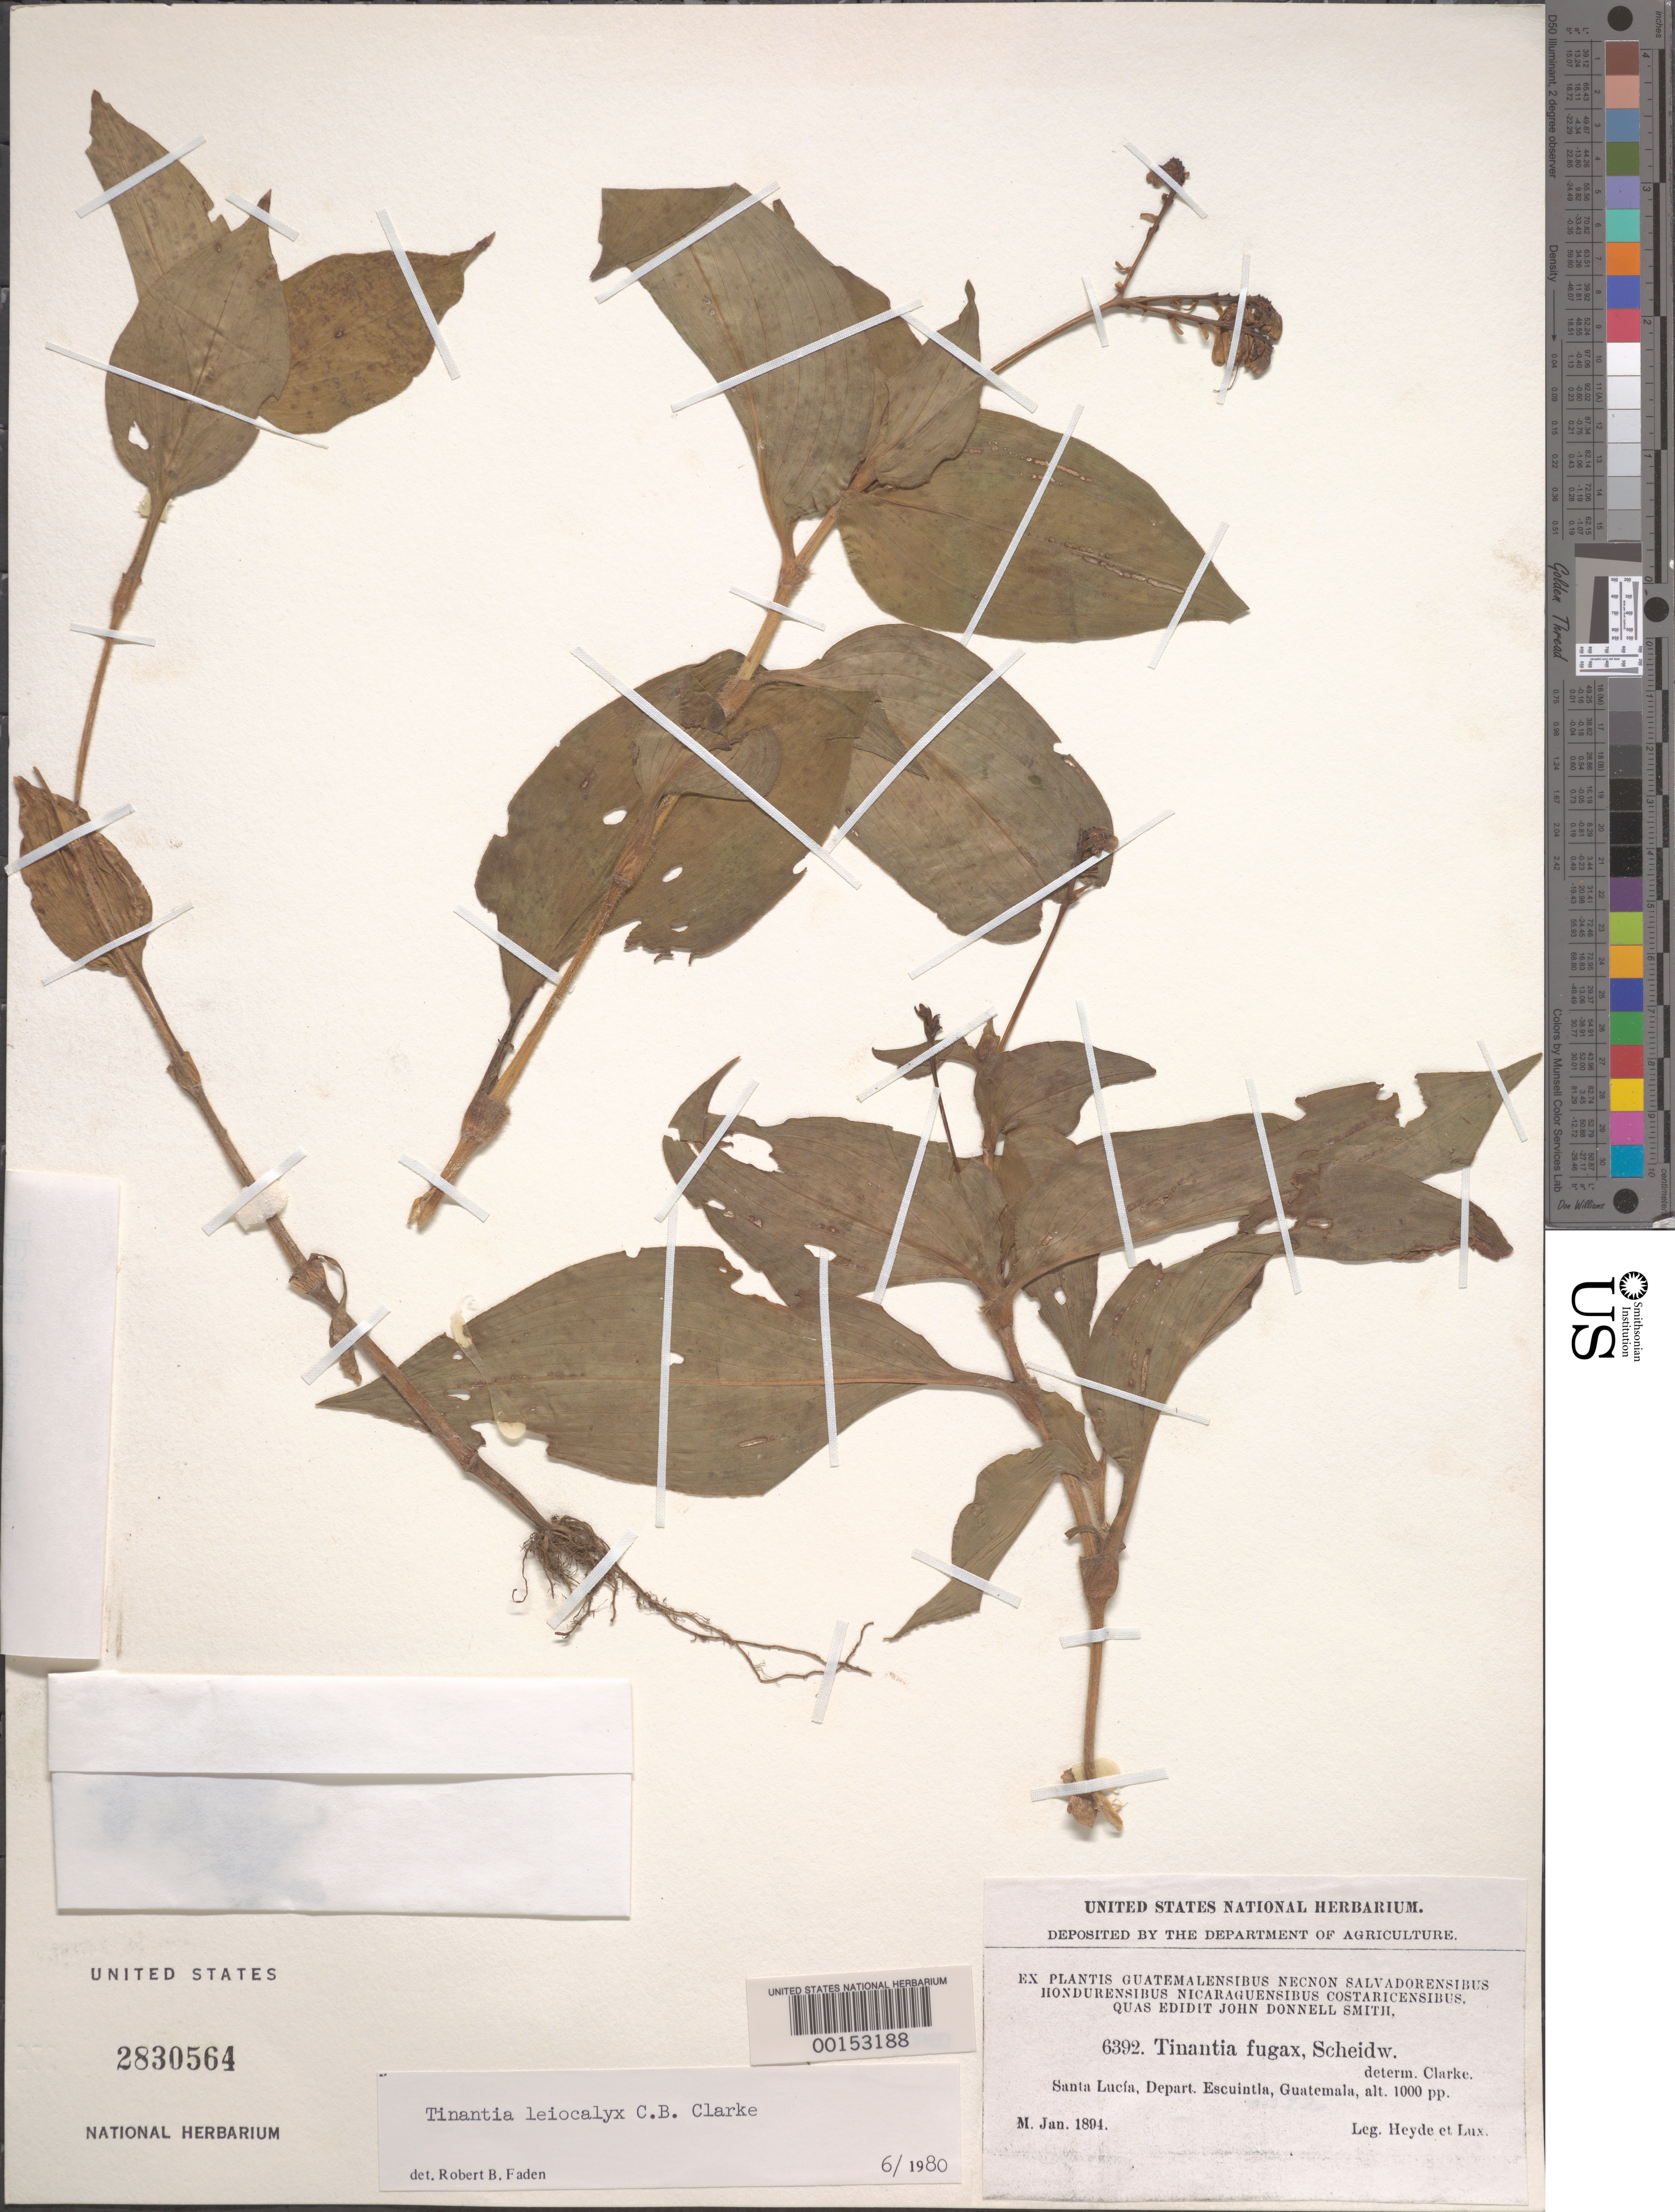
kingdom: Plantae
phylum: Tracheophyta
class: Liliopsida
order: Commelinales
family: Commelinaceae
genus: Tinantia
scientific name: Tinantia leiocalyx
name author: C.B. Clarke in Donn. Sm.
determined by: Faden, Robert B., (US), Smithsonian Institution - National Museum of Natural History (UNITED STATES)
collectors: E. T. Heyde & E. Lux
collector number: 6392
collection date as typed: Jan 1894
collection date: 1894-01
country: Guatemala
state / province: Escuintla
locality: Santa Lucia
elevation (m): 305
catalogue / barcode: US 2830564